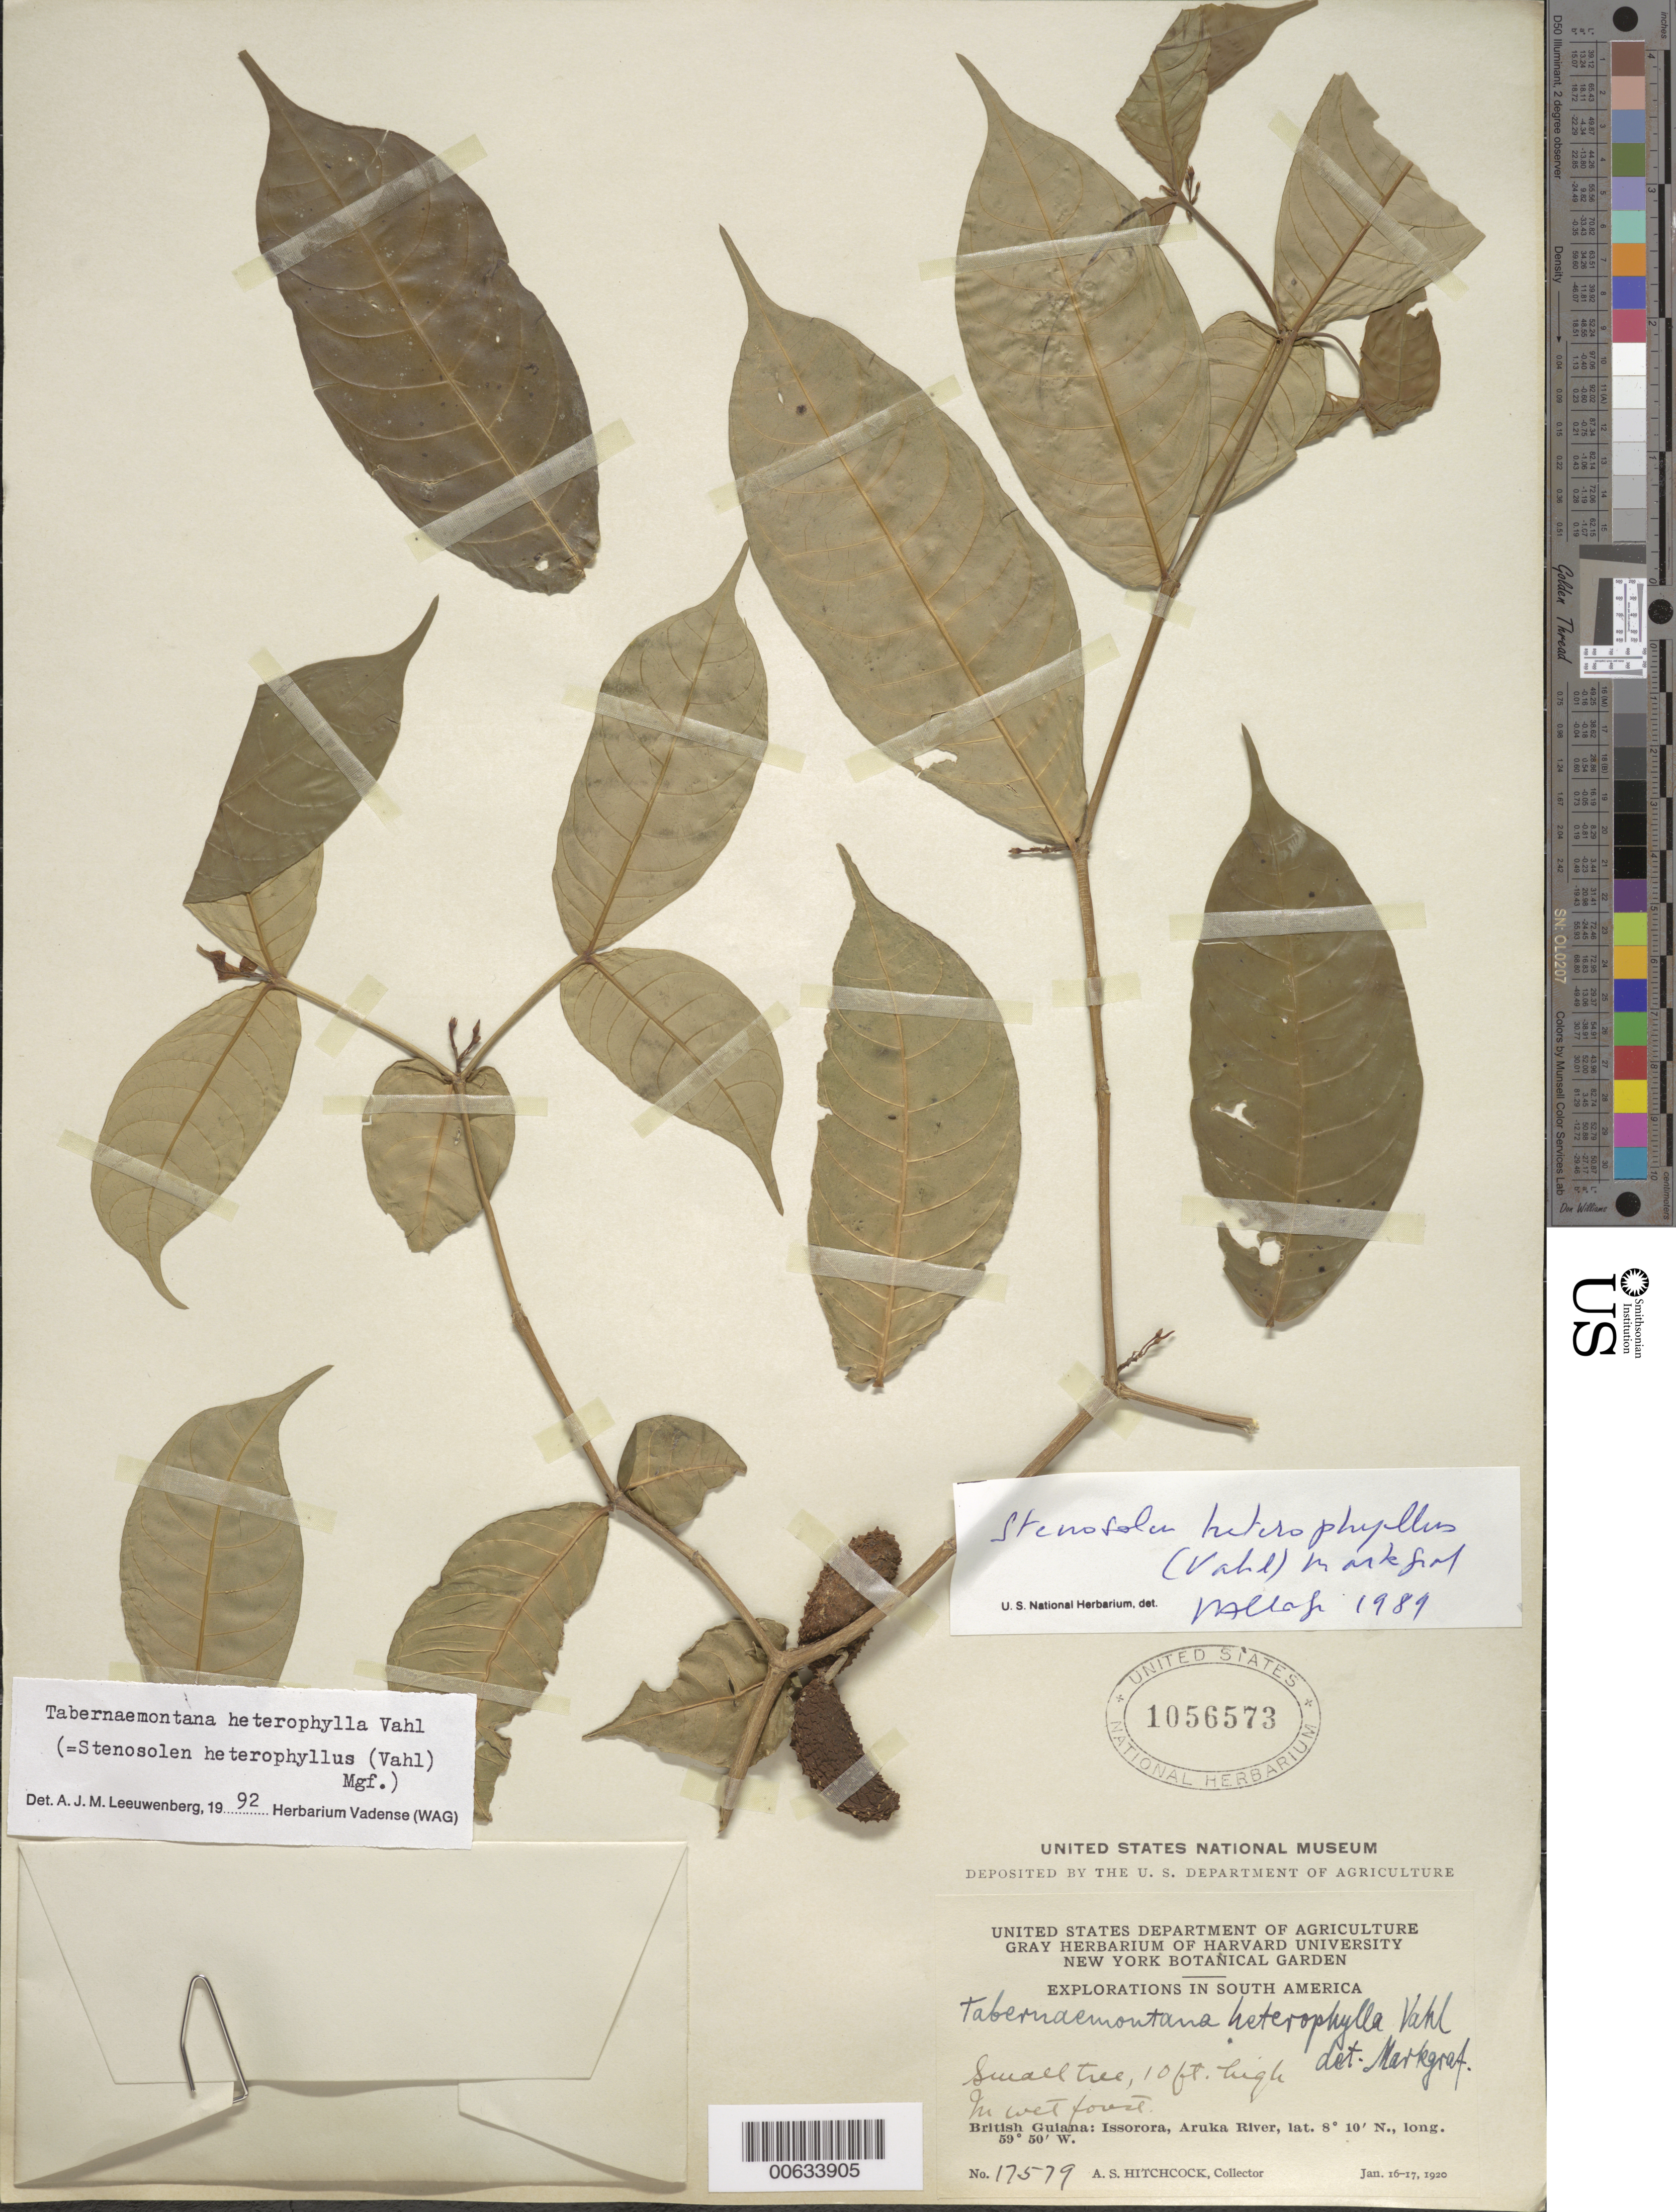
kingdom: Plantae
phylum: Tracheophyta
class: Magnoliopsida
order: Gentianales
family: Apocynaceae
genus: Tabernaemontana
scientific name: Tabernaemontana heterophylla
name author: Vahl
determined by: Leeuwenberg, A. J. M.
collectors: A. S. Hitchcock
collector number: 17579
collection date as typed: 16-Jan-20 to 17-Jan-20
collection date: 1920-01-16/1920-01-17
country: Guyana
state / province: Barima-Waini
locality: Issorora, vic of, on the Aruka River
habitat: In wet forest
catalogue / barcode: US 1056573